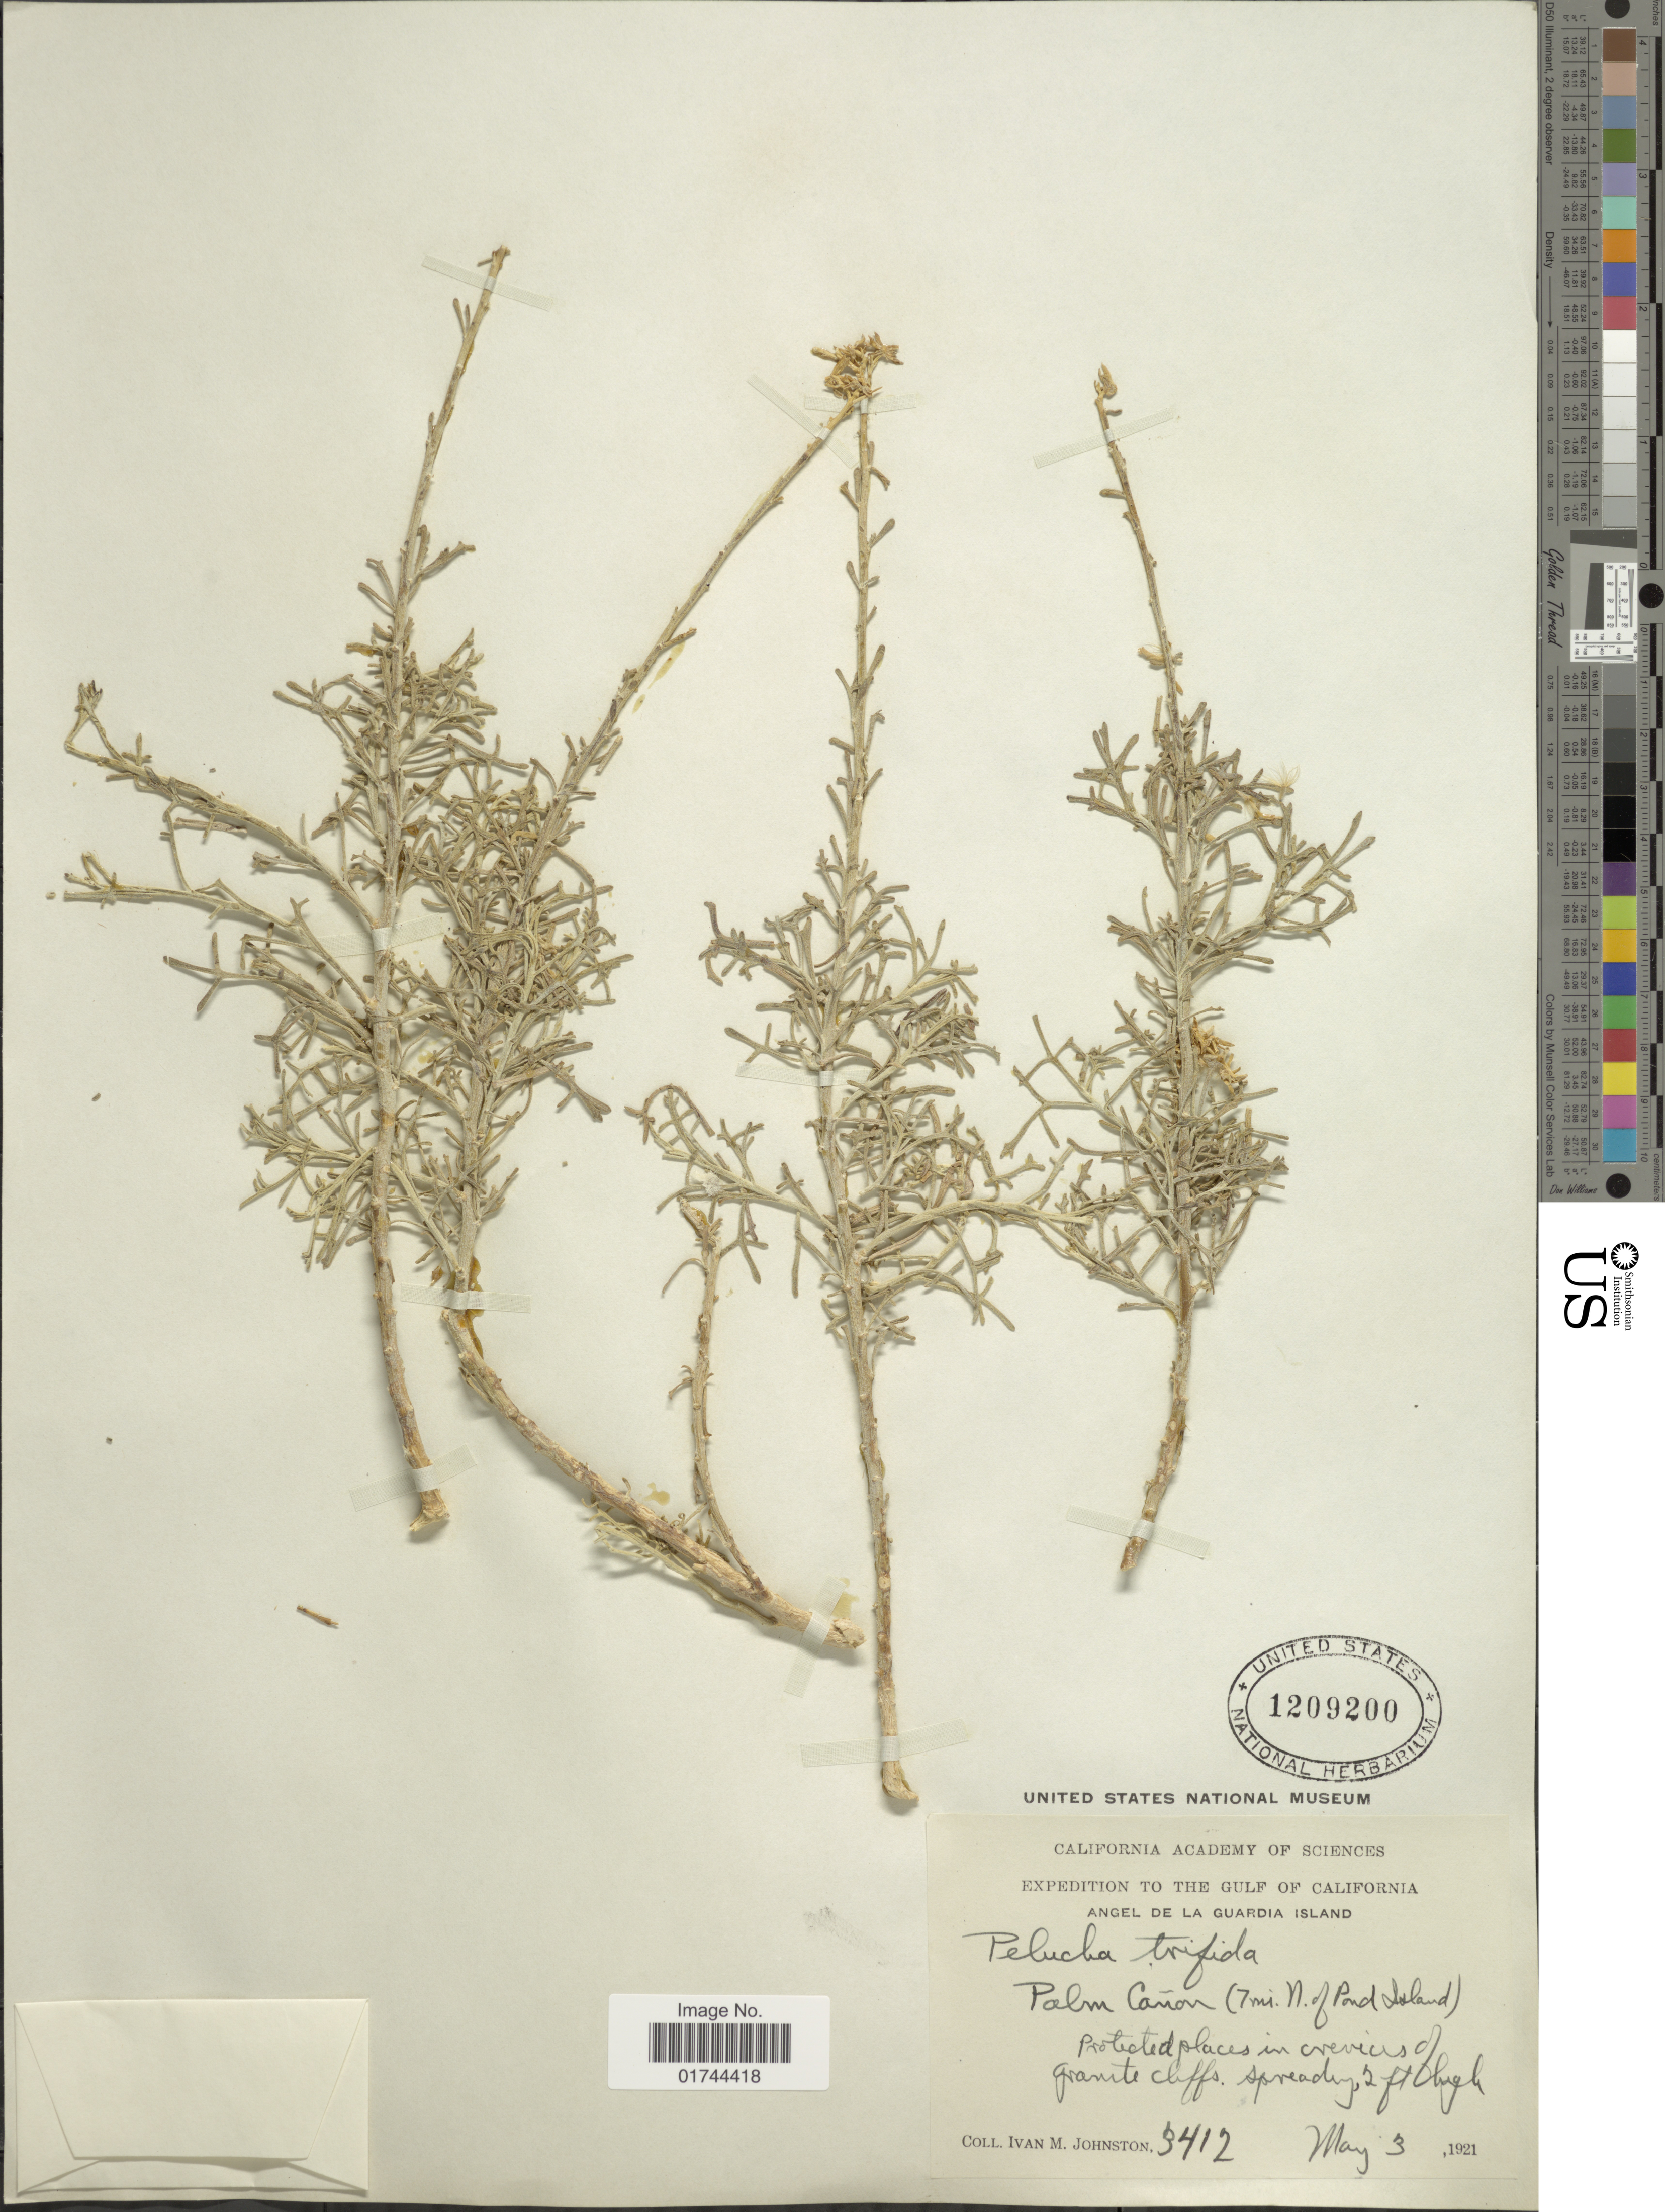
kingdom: Plantae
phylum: Tracheophyta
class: Magnoliopsida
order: Asterales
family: Asteraceae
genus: Pelucha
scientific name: Pelucha trifida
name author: S. Watson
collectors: I.M. Johnston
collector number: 3412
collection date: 1921-05-03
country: Mexico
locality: Gulf of California, Angel de La Guardia Island, Palm Canon (7 mi. N. of Pond Island)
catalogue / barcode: US 1209200